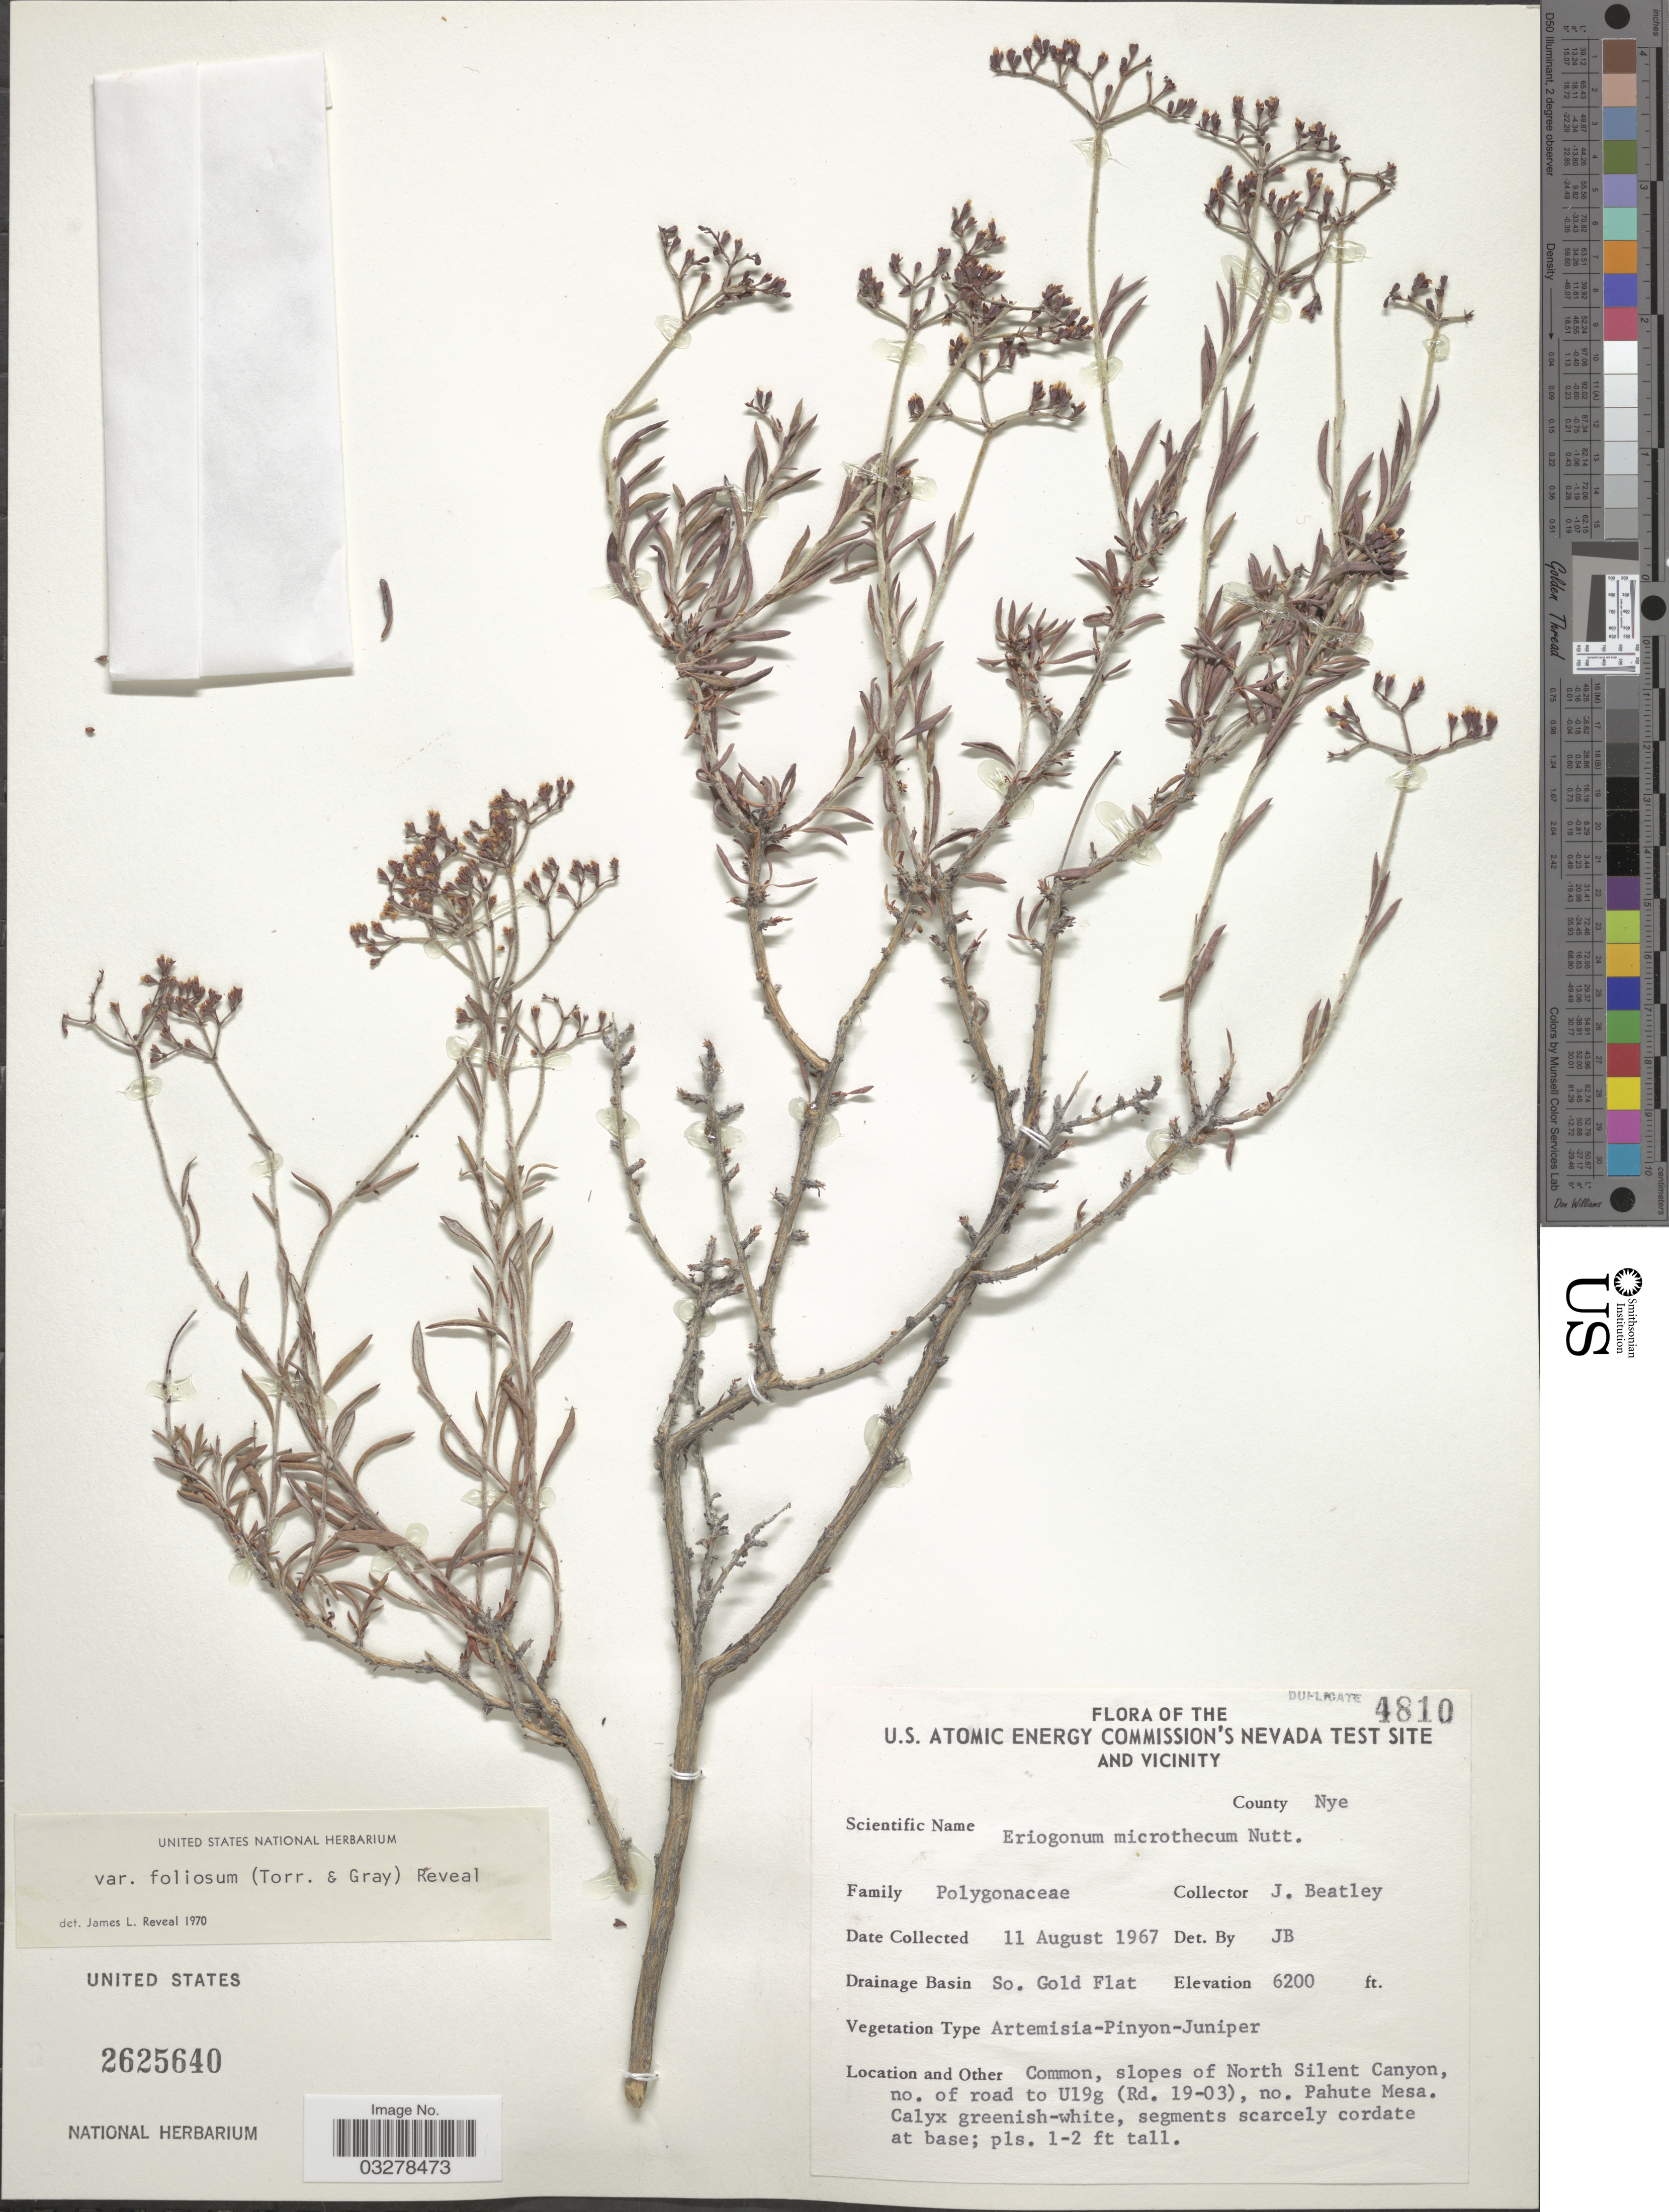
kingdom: Plantae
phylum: Tracheophyta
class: Magnoliopsida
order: Caryophyllales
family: Polygonaceae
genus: Eriogonum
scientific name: Eriogonum microtheca var. foliosum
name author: (Torr. & A. Gray) Reveal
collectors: J. C. Beatley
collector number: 4810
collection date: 1967-08-11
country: United States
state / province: Nevada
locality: U.S. Atomic Energy Commission's Nevada Test Site and Vicinity. County Nye. Drainage Basin So. Gold Flat. Slopes of North Silent Canyon, no. of road to U19g (Rd. 19-03), no. Pahute Mesa.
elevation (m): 1890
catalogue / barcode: US 2625640